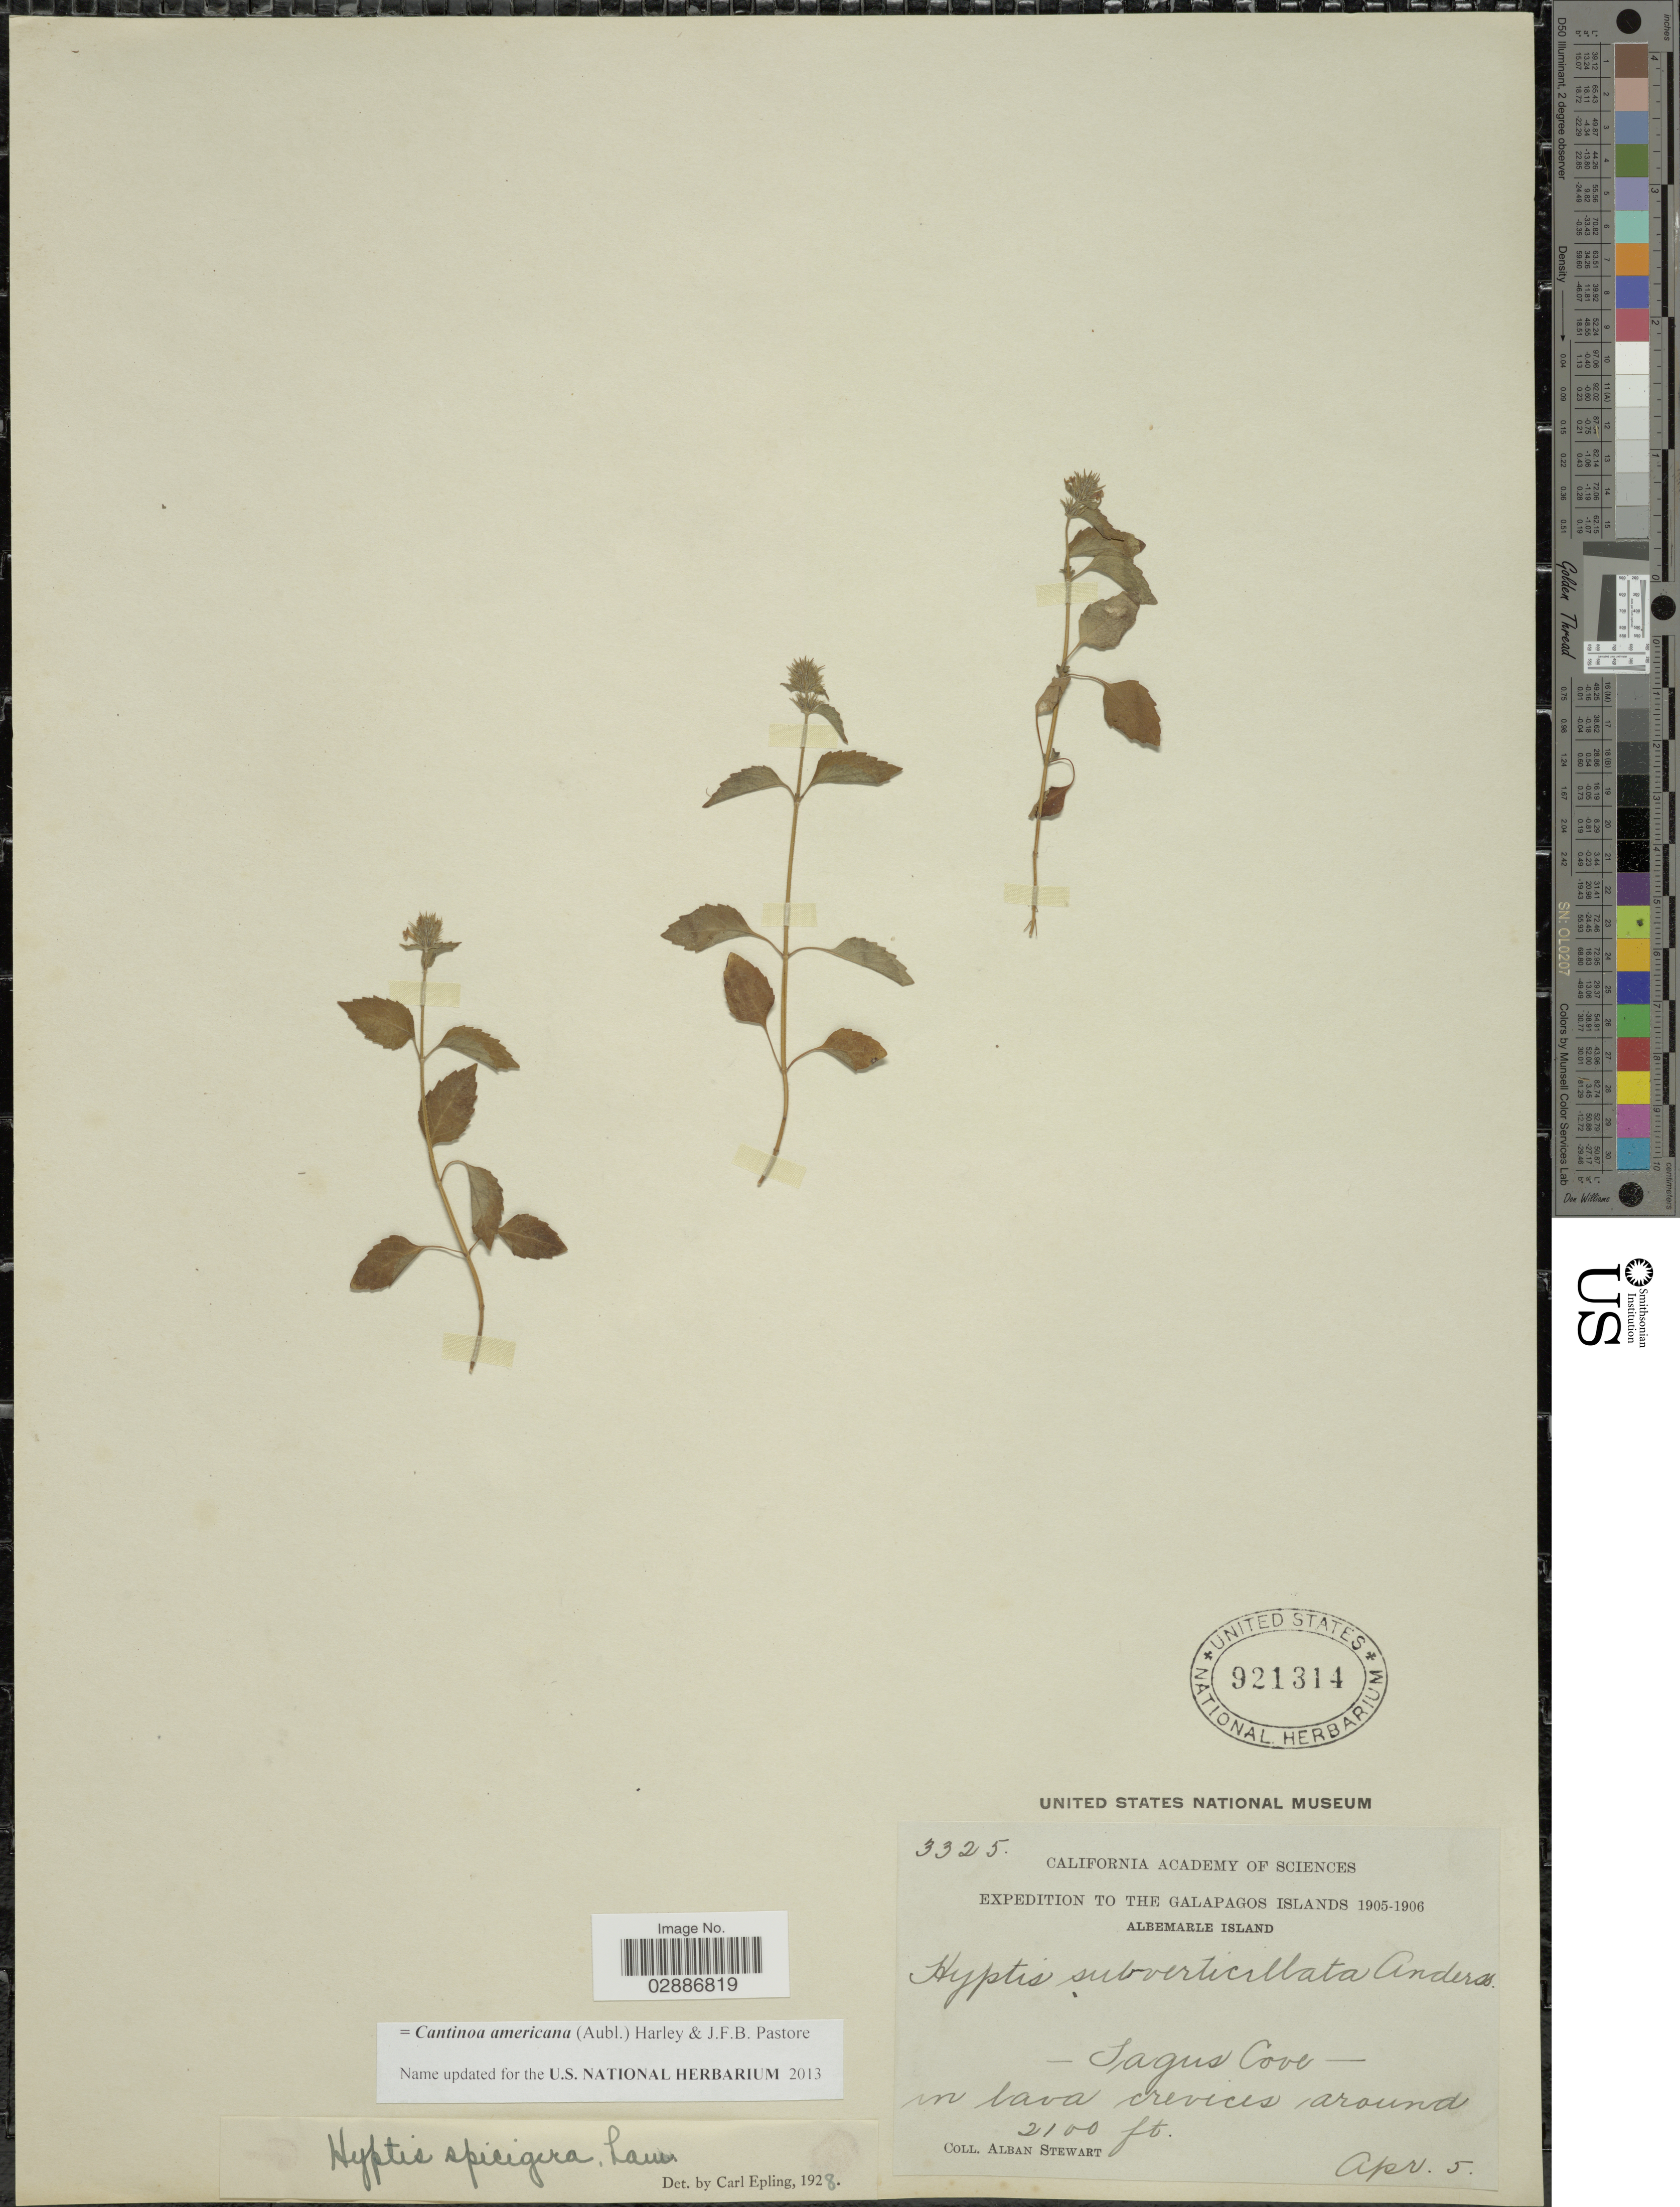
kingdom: Plantae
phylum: Tracheophyta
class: Magnoliopsida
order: Lamiales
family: Lamiaceae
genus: Cantinoa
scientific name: Cantinoa americana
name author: (Aubl.) Harley & J.F.B. Pastore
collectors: A. Stewart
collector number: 3325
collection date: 1905-04-05/1906-04-05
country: Ecuador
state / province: Colón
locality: Galapagos Islands. Albemarle Island. Tagus Cove.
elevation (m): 640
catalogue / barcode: US 921314